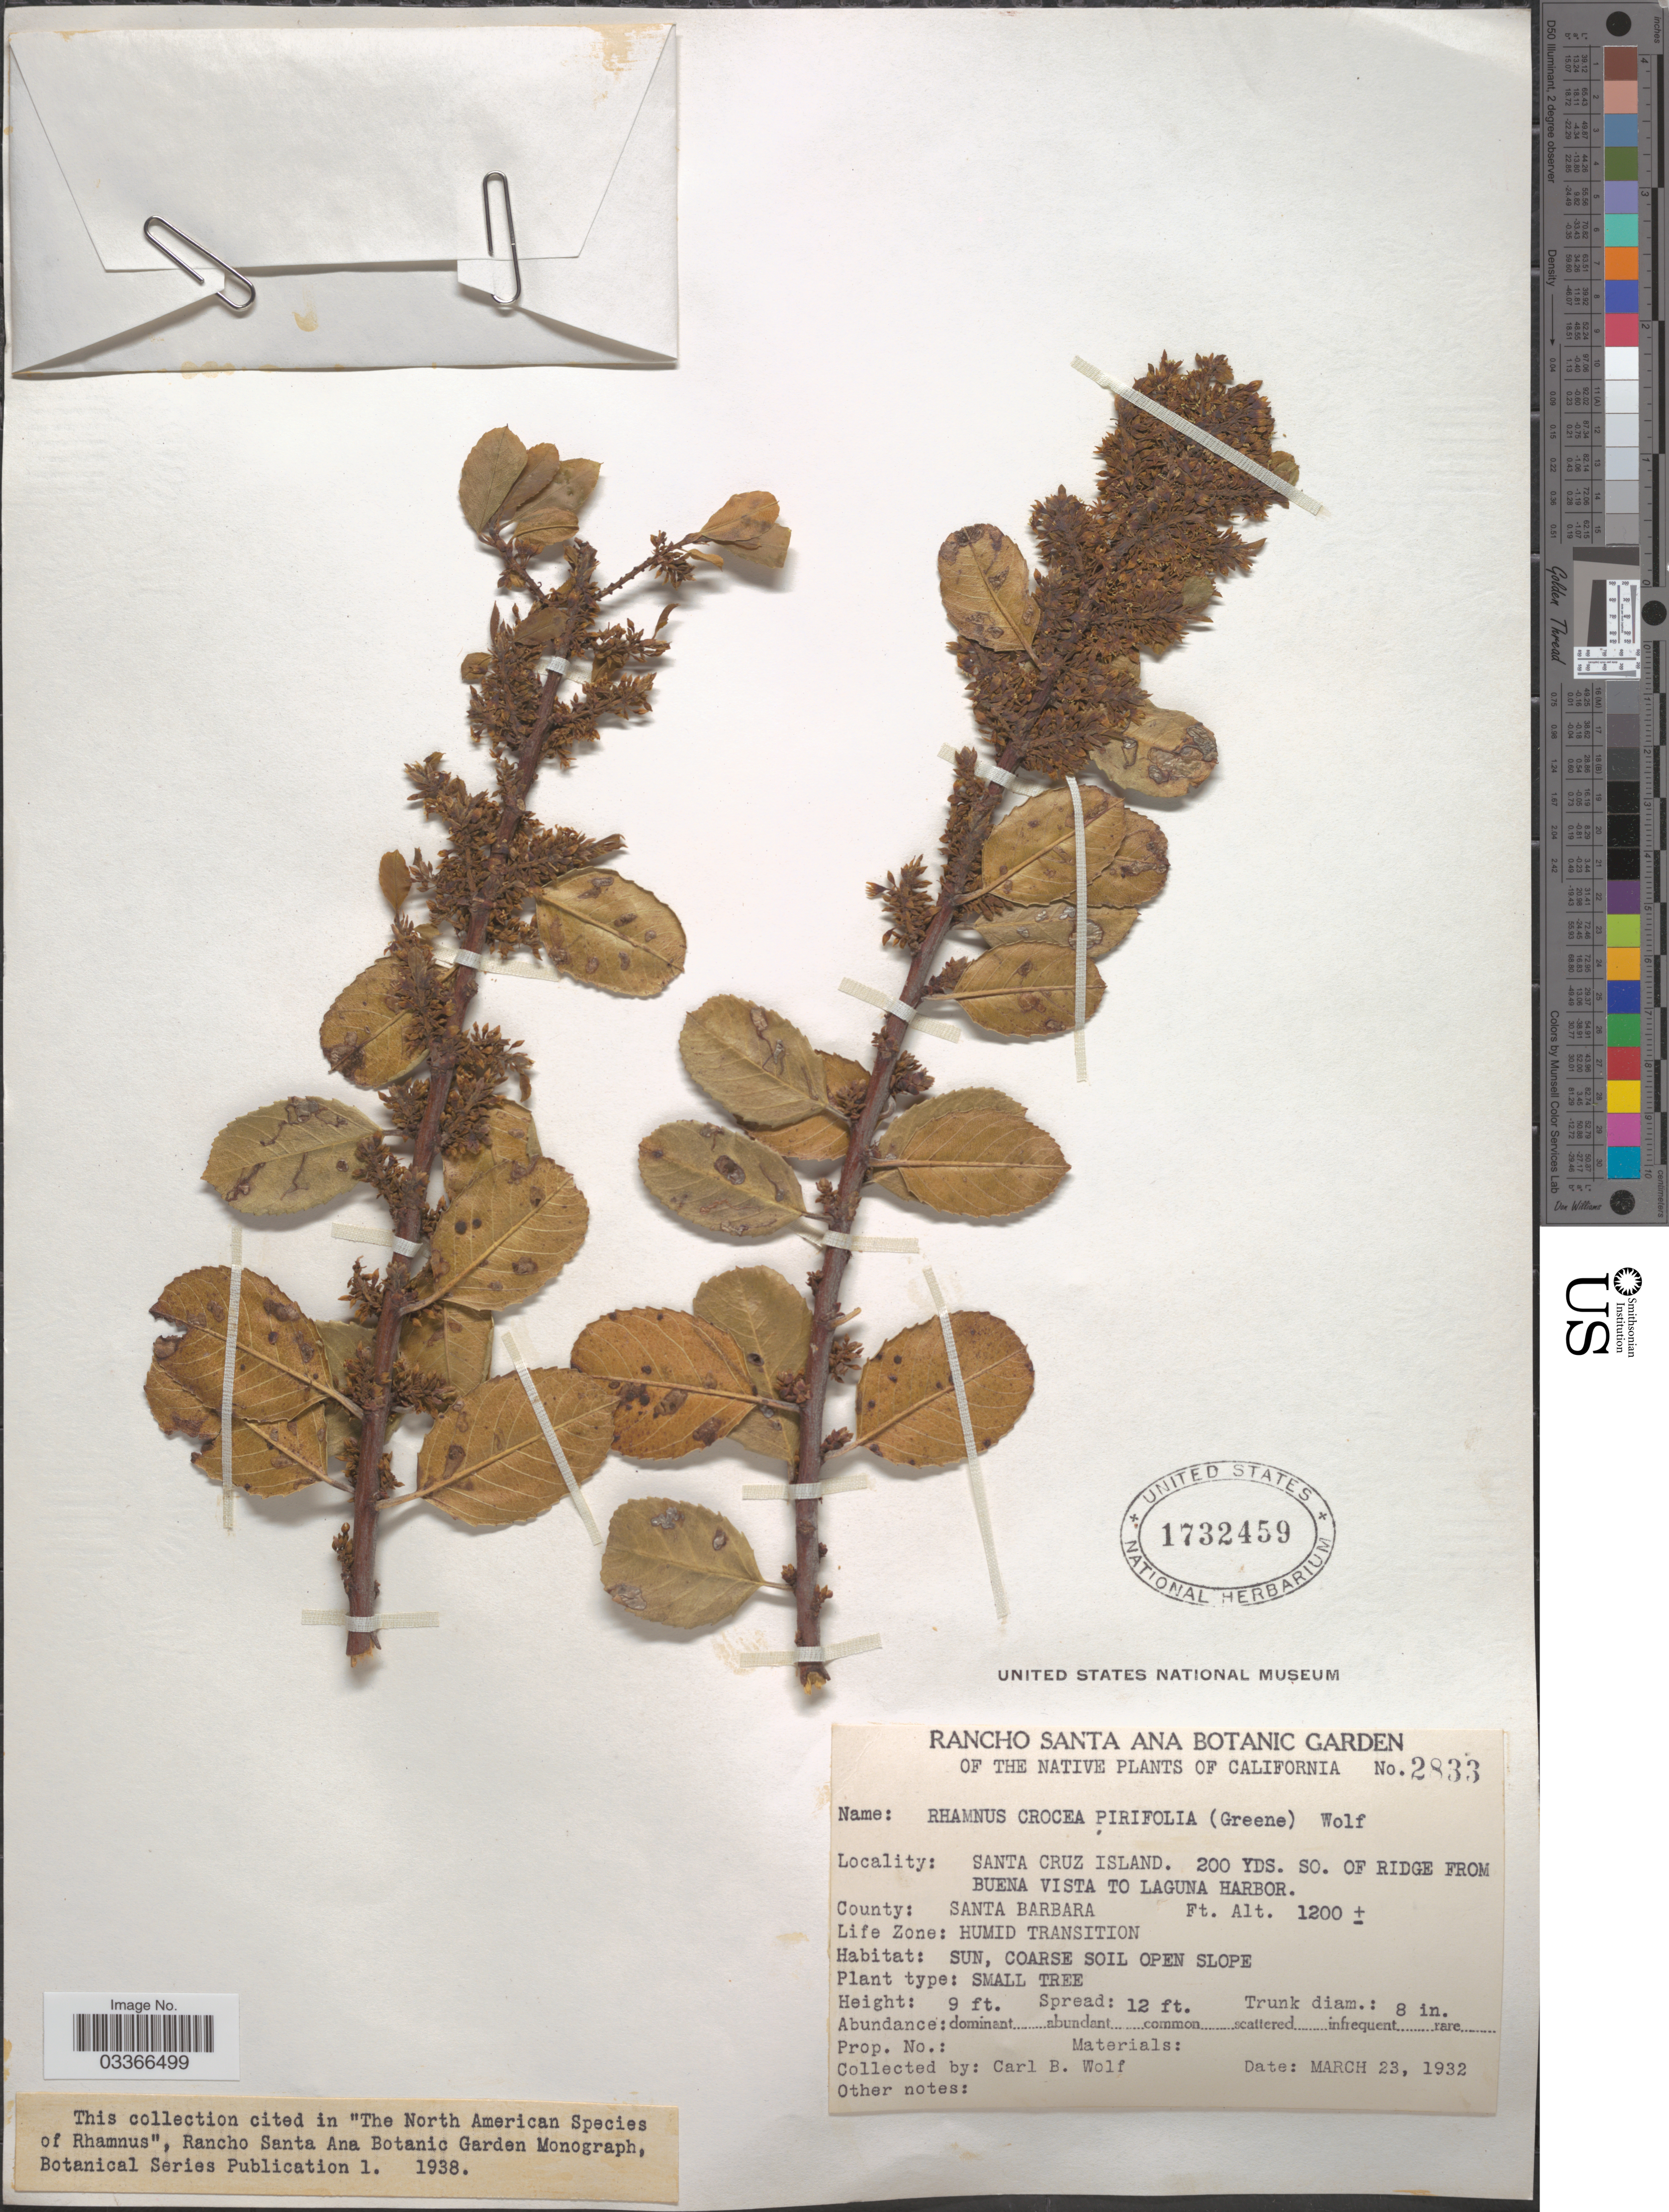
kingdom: Plantae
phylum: Tracheophyta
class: Magnoliopsida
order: Rosales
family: Rhamnaceae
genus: Rhamnus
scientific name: Rhamnus crocea var. pirifolia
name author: (Greene) Little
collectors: C. B. Wolf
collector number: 2833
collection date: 1932-03-23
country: United States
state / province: California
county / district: Santa Barbara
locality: Santa Cruz Island. 200 yds. SO. of Ridge from Buena Vista to Laguna Harbor. County: Santa Barbara. Life Zone: Humid Transition.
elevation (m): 366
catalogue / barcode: US 1732459